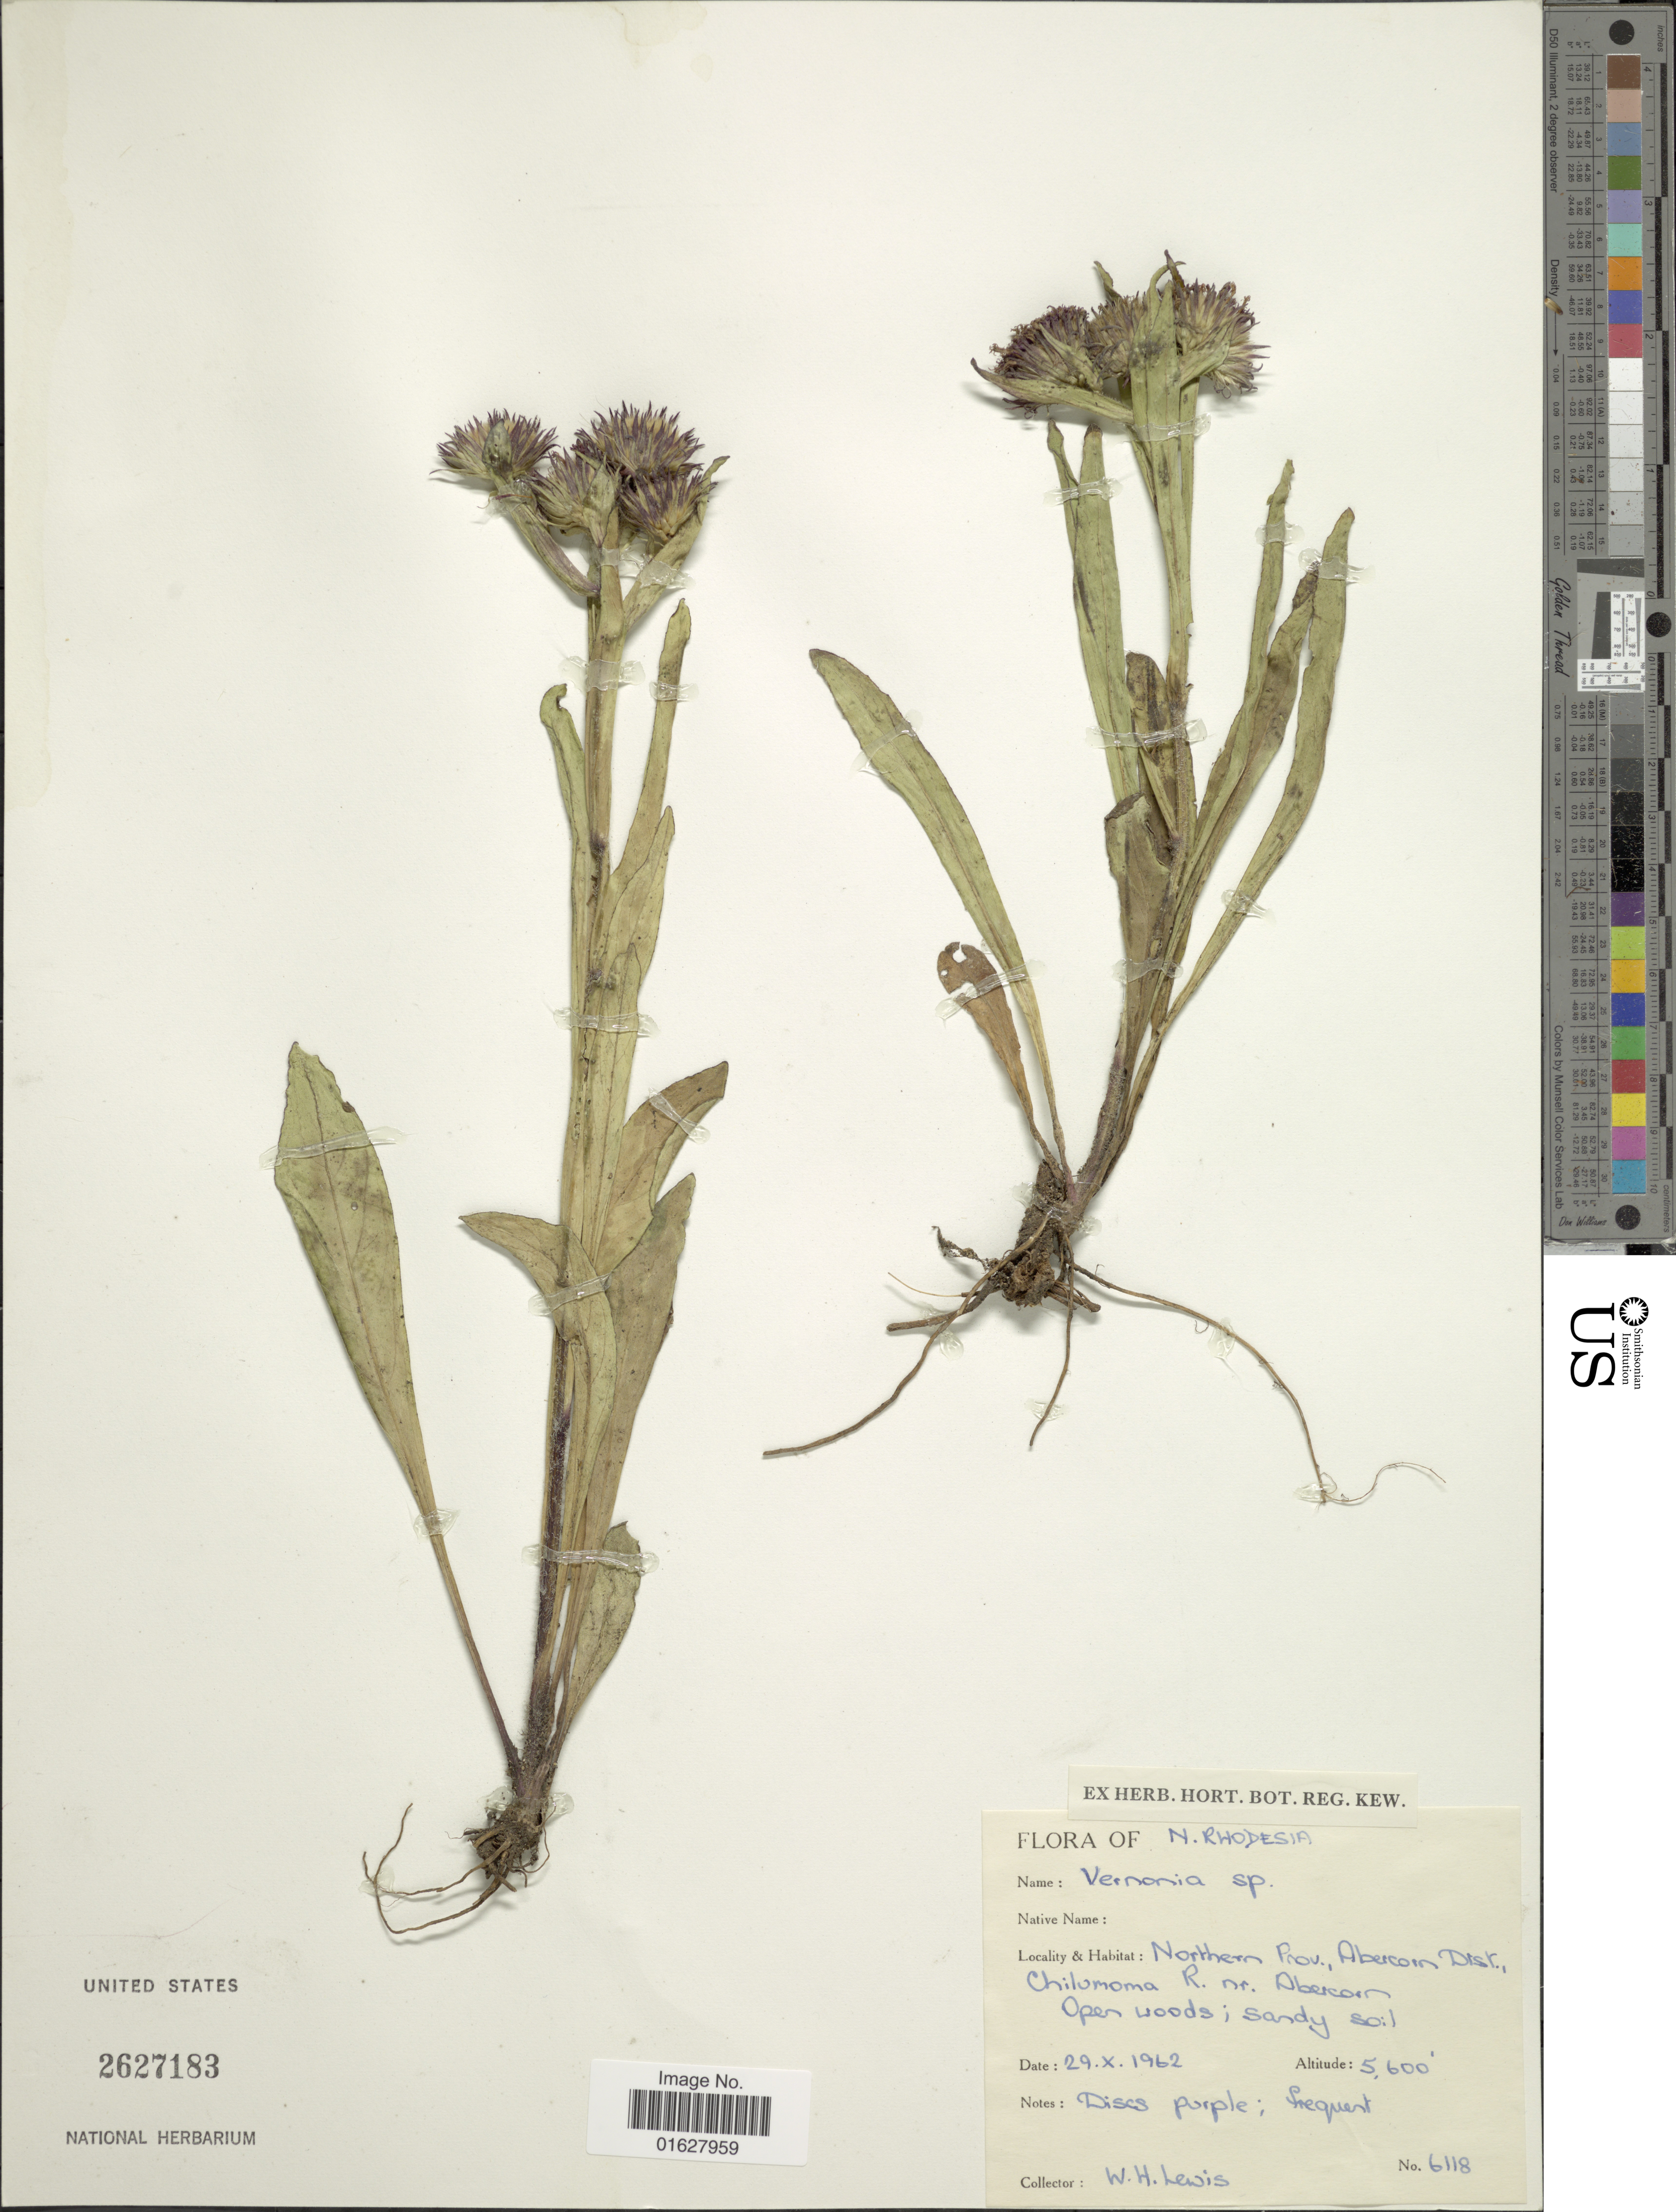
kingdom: Plantae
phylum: Tracheophyta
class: Magnoliopsida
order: Asterales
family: Asteraceae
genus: Vernonia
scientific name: Vernonia sp.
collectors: W. H. Lewis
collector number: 6118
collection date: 1962-10-29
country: Zambia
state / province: Northern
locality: N. Rhodesia. Northern Prov. Abercorn Dist. Chilumoma R. nr. Abercorn. Open woods; sandy soil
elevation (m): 1707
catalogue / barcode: US 2627183